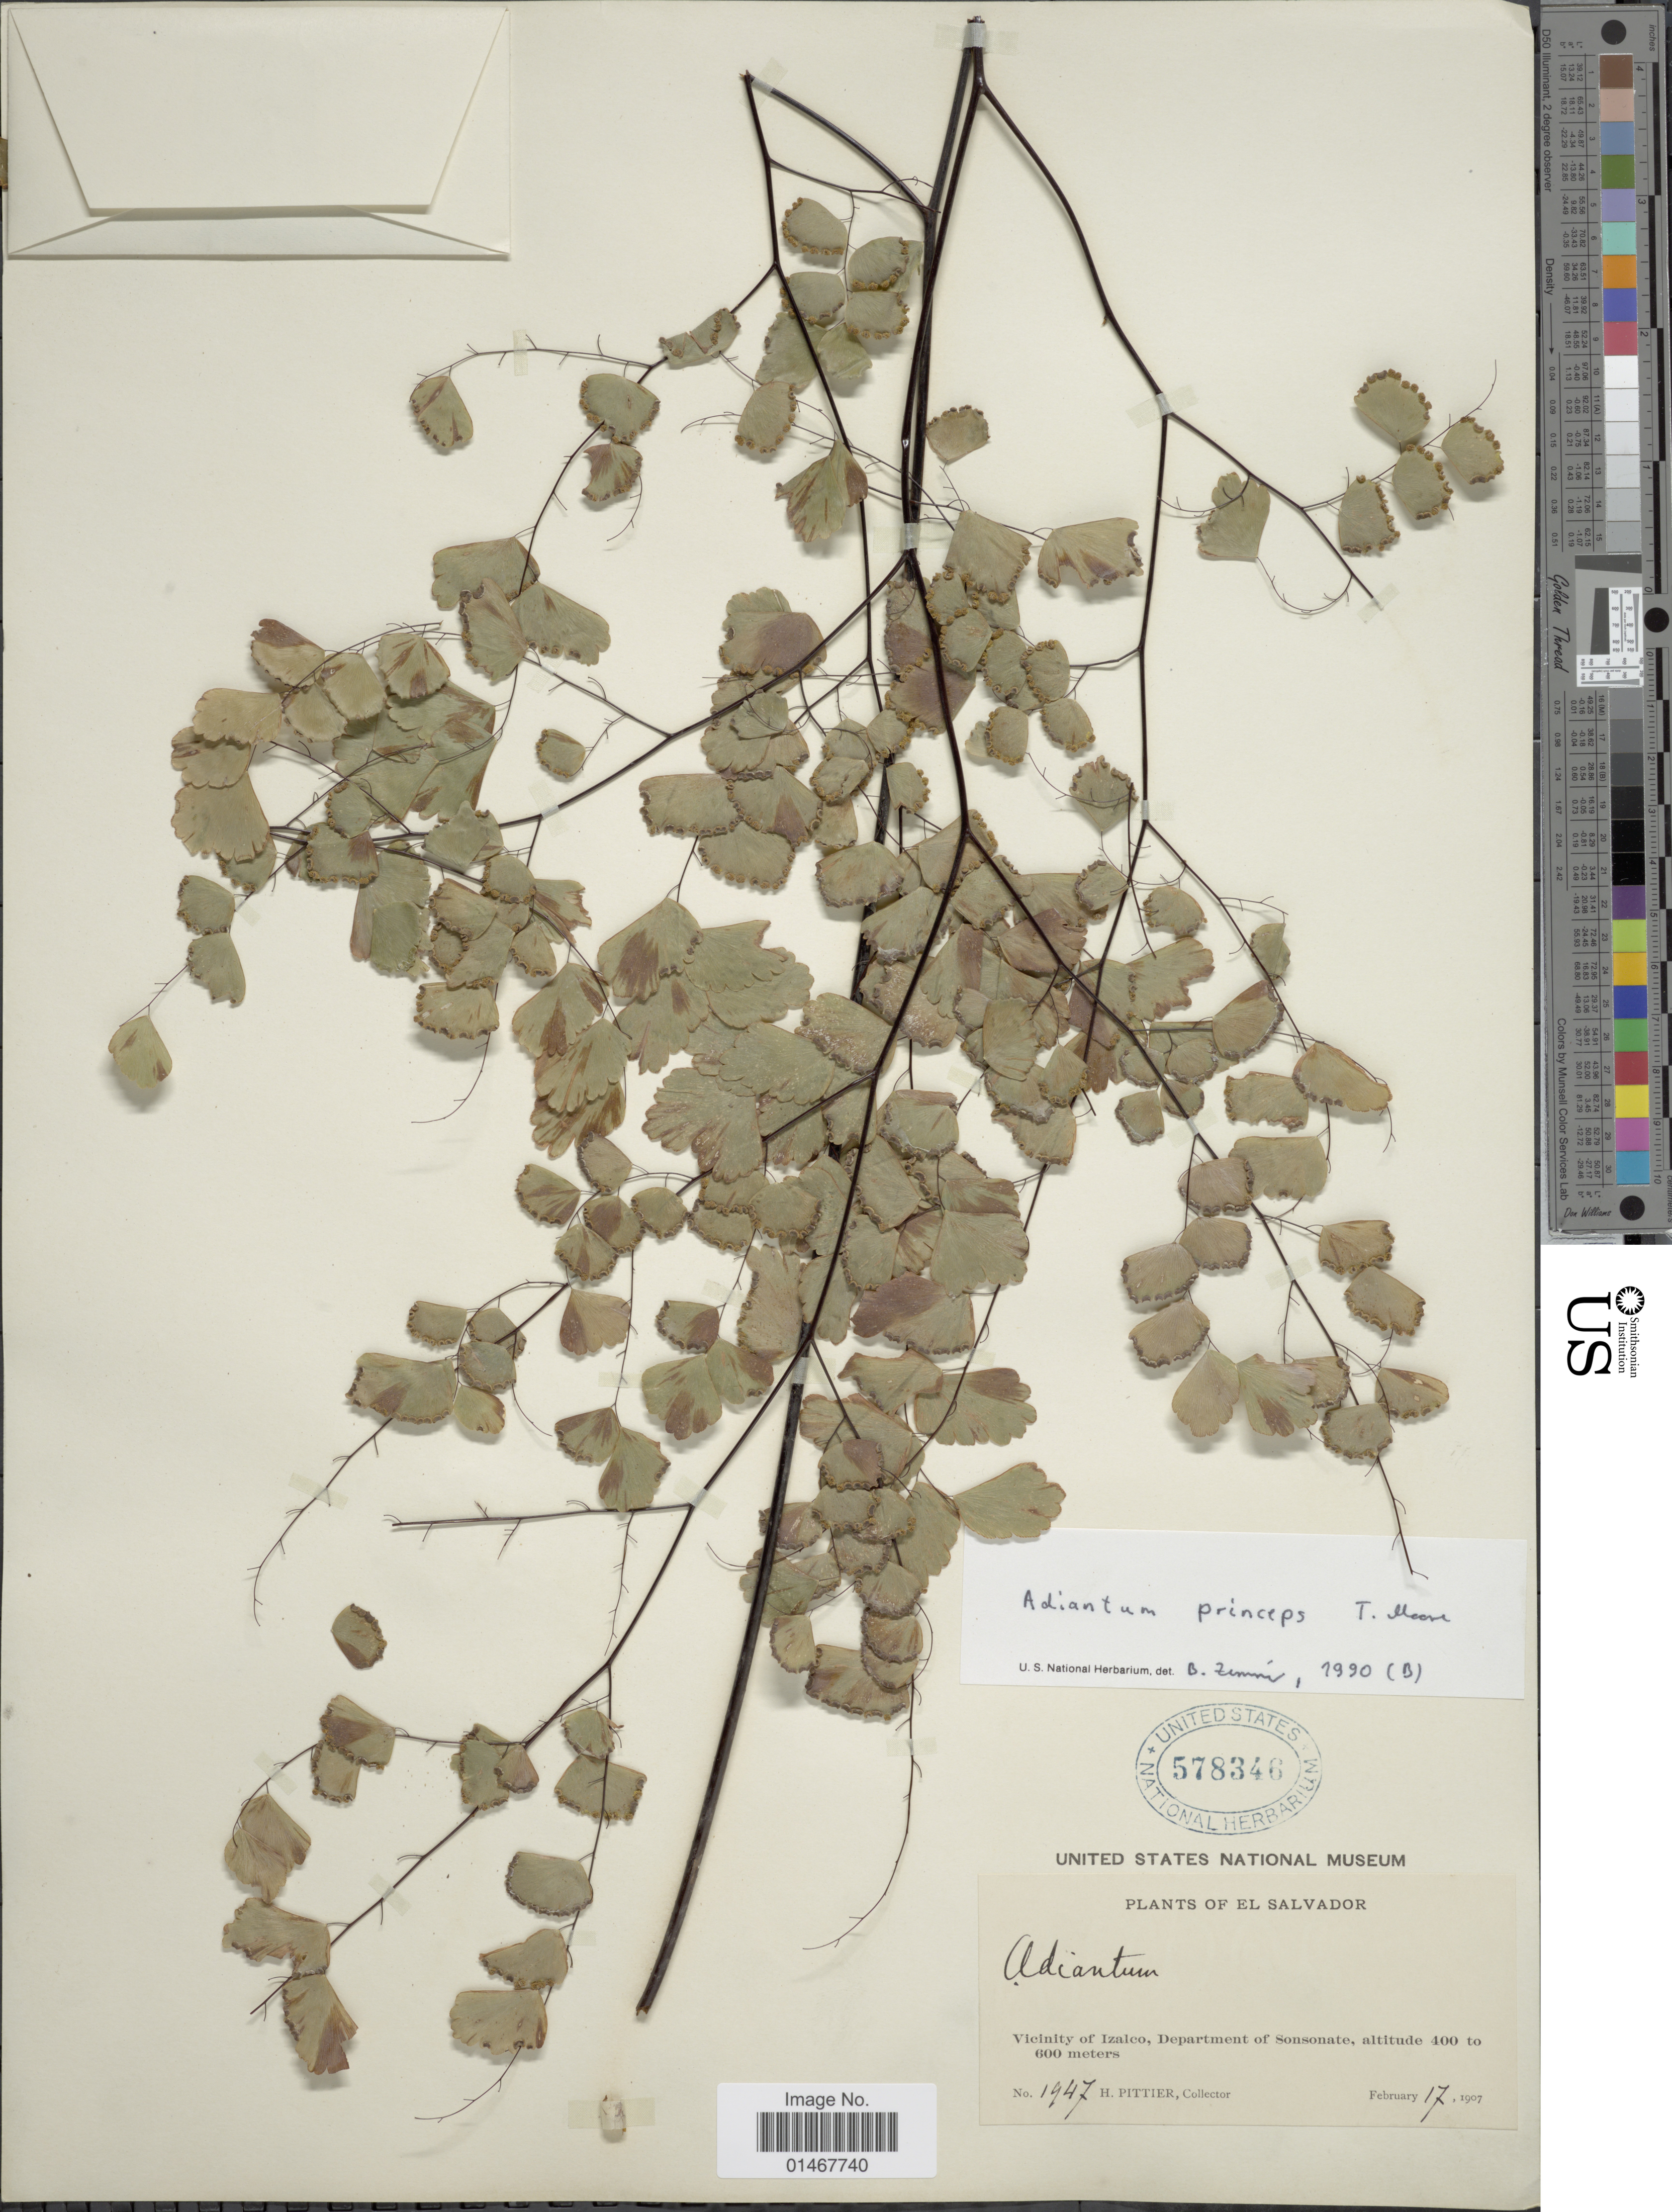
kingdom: Plantae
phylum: Tracheophyta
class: Polypodiopsida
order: Polypodiales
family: Pteridaceae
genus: Adiantum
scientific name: Adiantum princeps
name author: T. Moore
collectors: H. F. Pittier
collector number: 1947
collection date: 1907-02-17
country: El Salvador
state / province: Sonsonate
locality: Viciniy of Izalco, Department of Sonsonate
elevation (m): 400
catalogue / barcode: US 578346